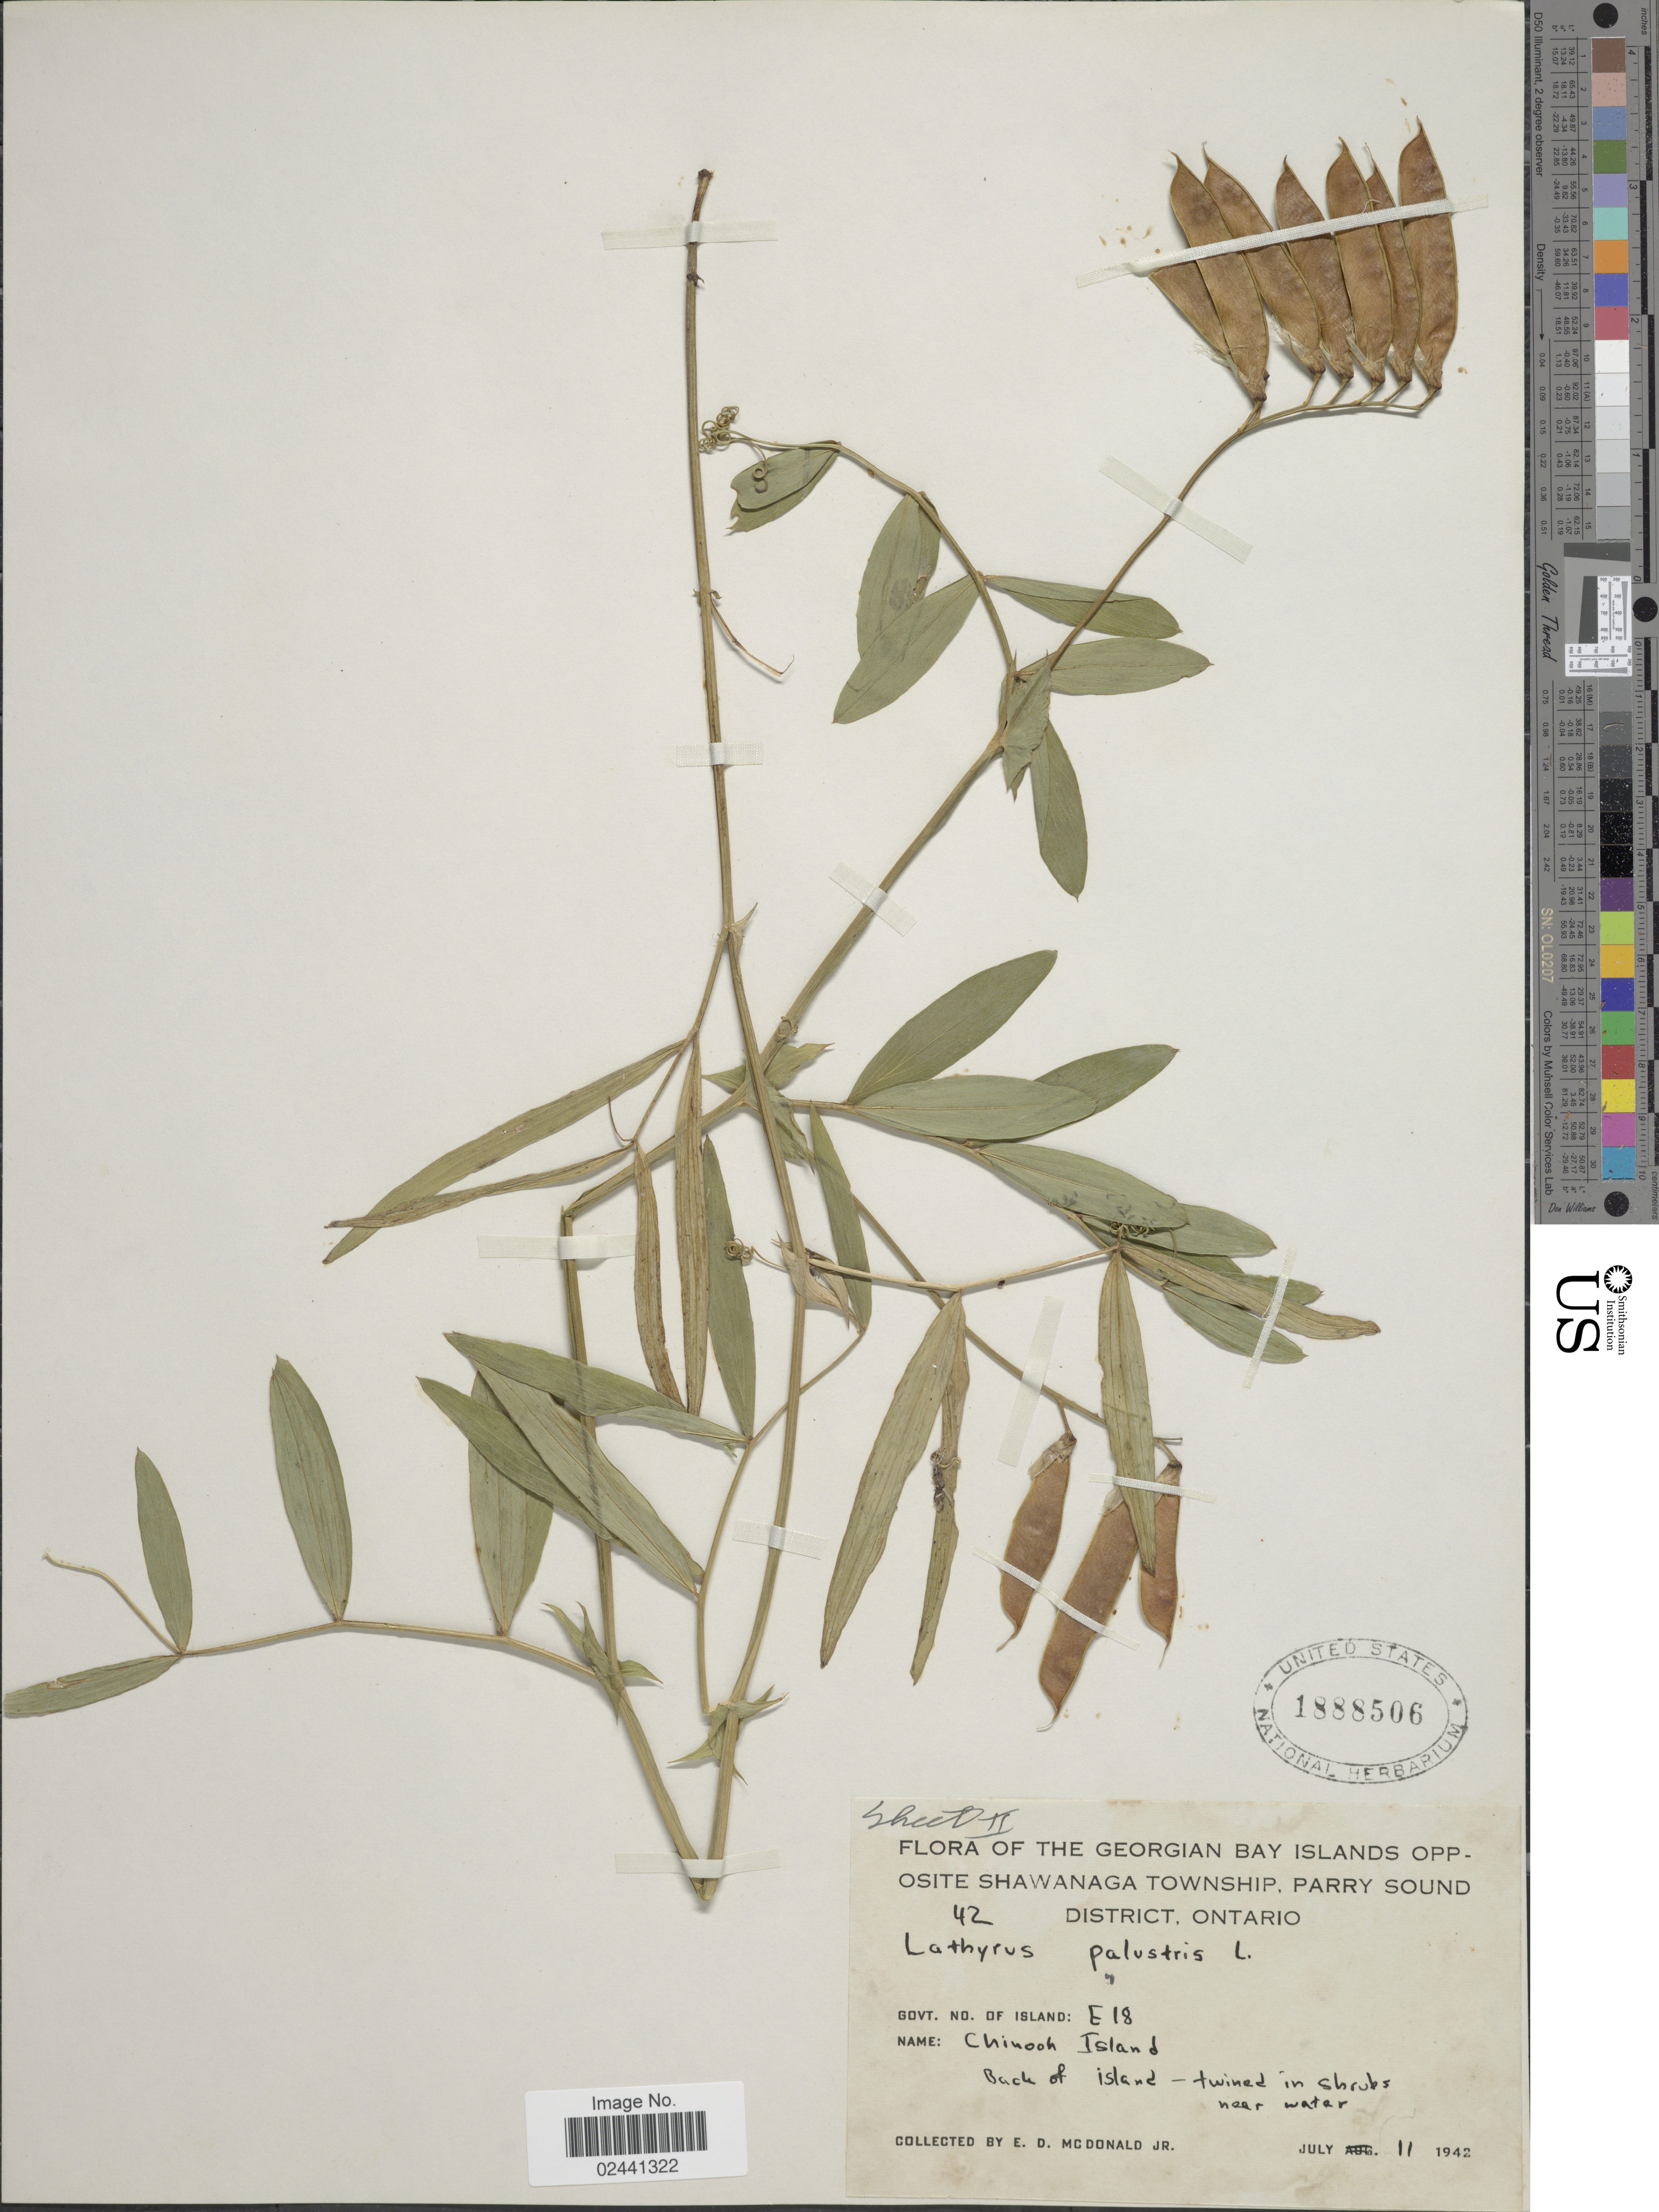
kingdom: Plantae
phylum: Tracheophyta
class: Magnoliopsida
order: Fabales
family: Fabaceae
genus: Lathyrus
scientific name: Lathyrus palustris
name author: L.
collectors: E. D. McDonald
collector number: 42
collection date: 1942-07-11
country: Canada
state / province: Ontario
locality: Georgian Bay Islands Opposite Shawanaga Township, Parry Sound District, E 18, Chinooh Island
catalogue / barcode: US 1888506